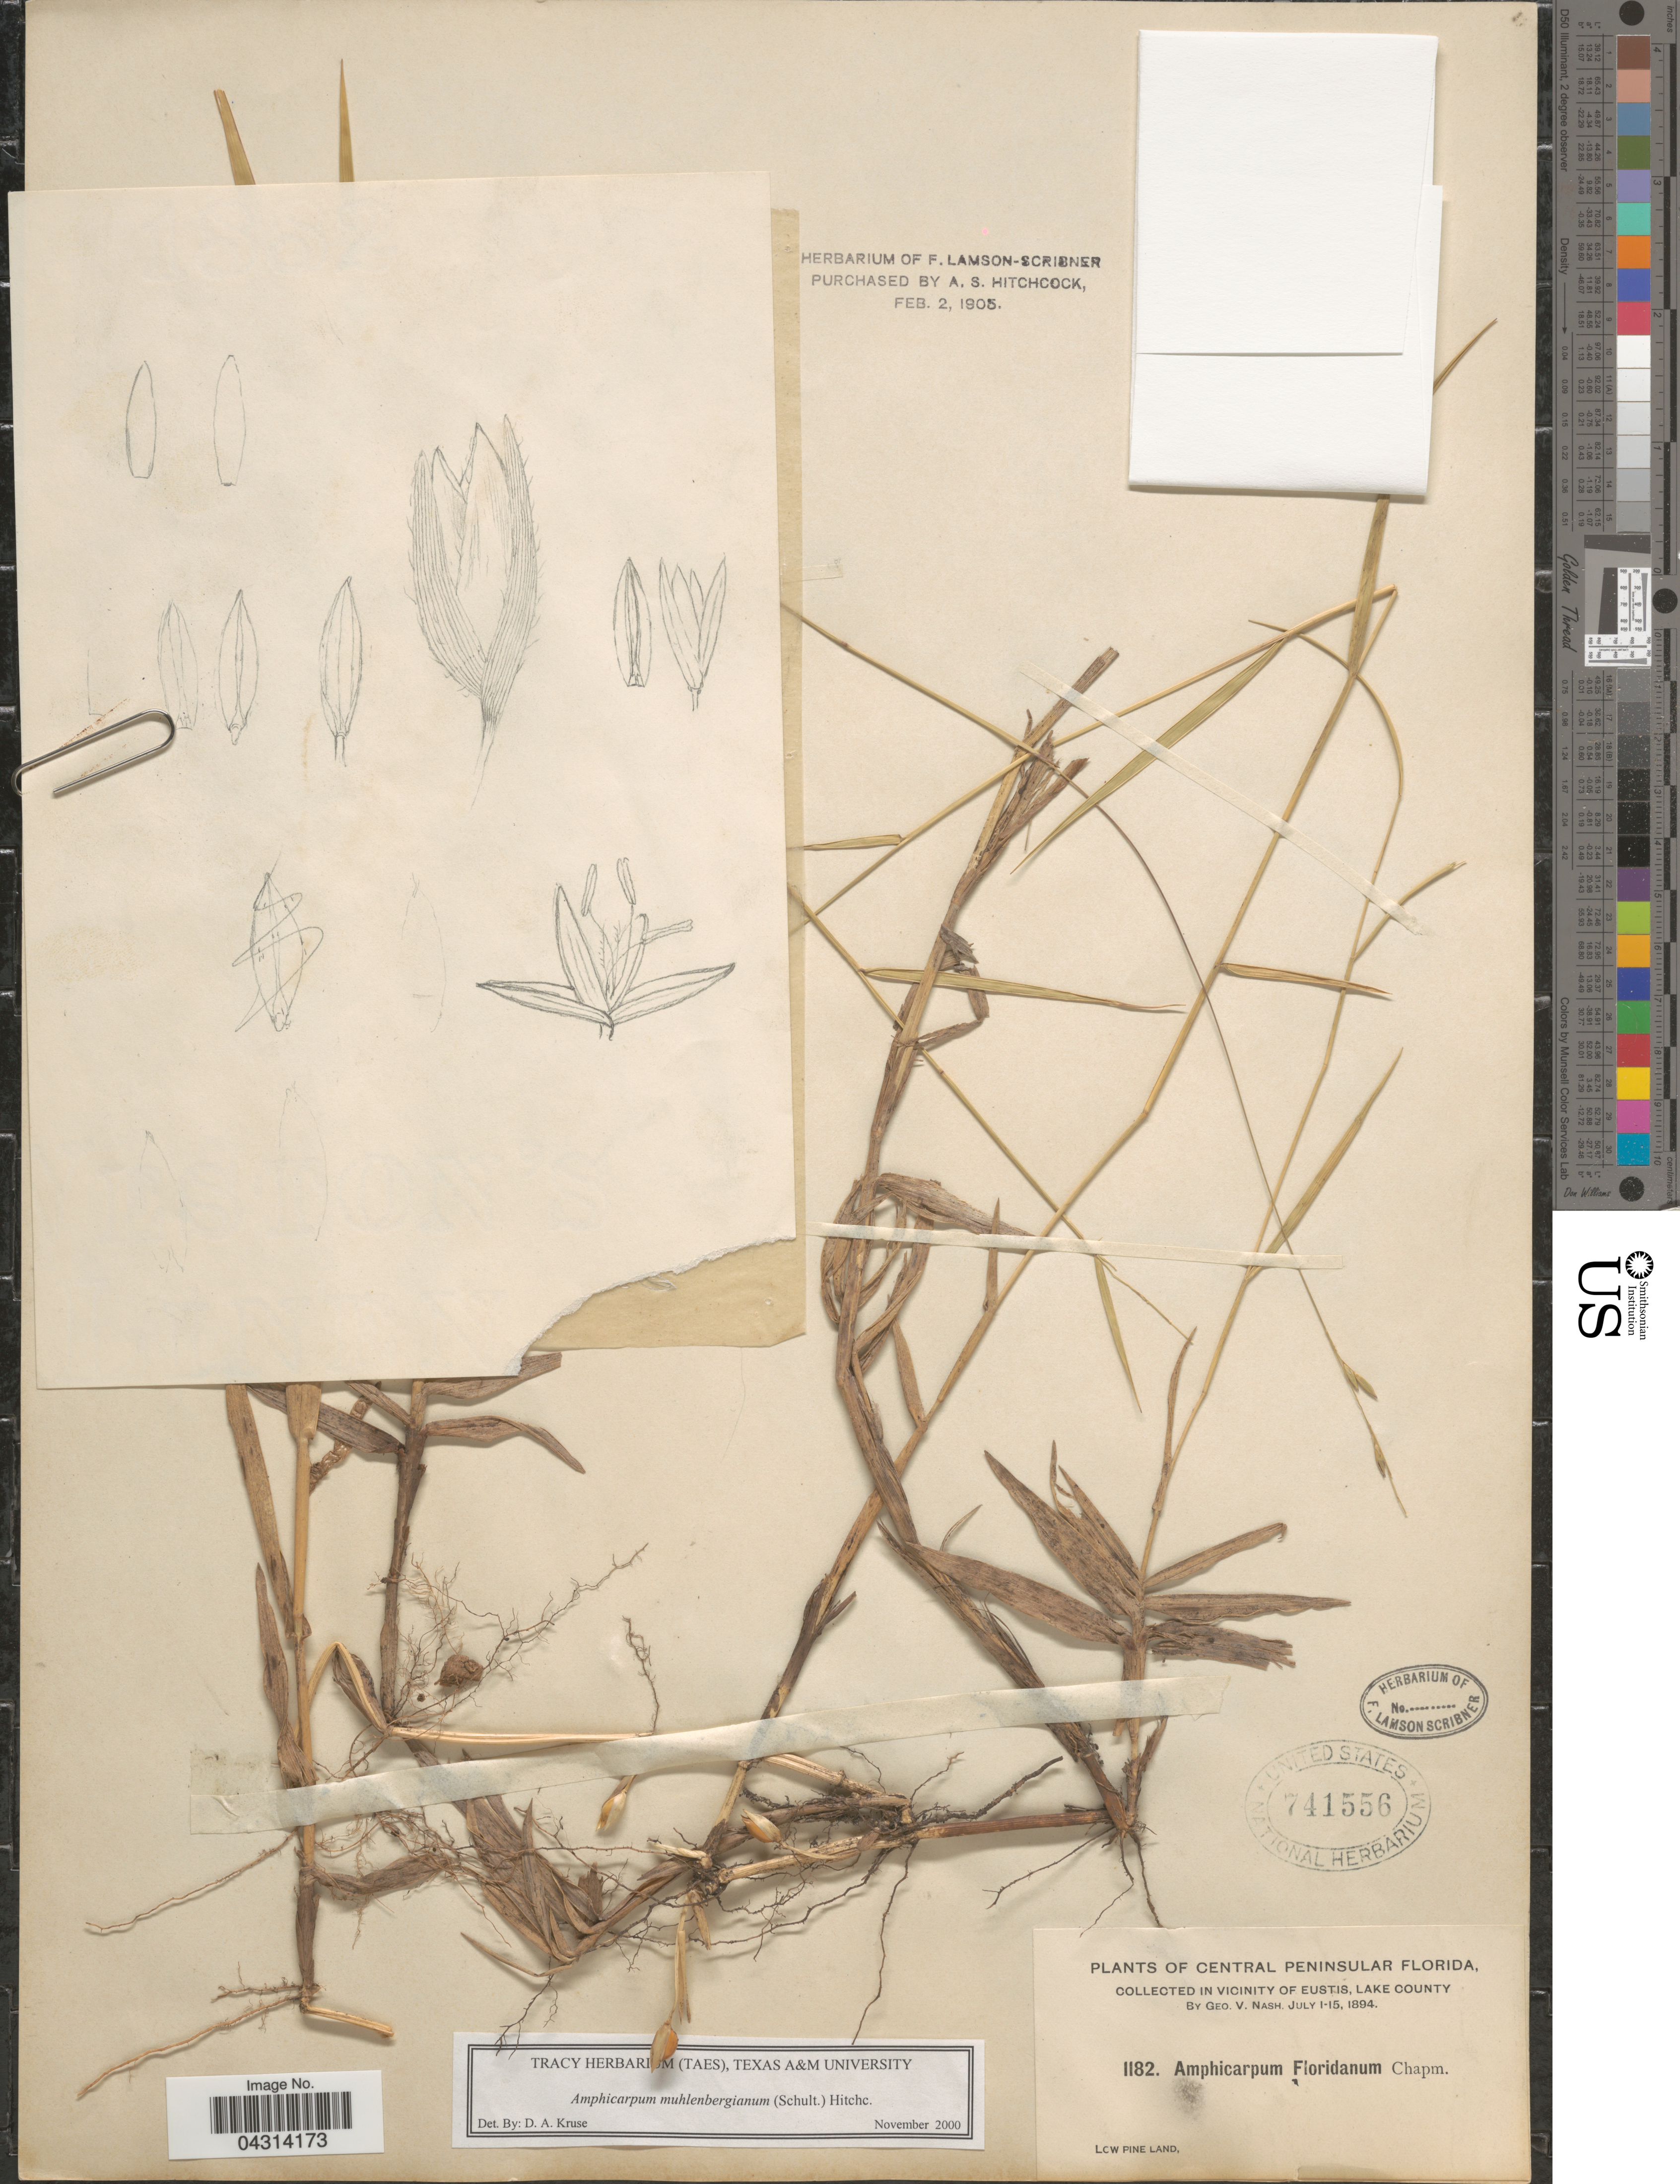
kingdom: Plantae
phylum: Tracheophyta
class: Liliopsida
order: Poales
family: Poaceae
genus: Amphicarpum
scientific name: Amphicarpum muhlenbergianum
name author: (Schult.) Hitchc.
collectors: G. V. Nash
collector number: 1182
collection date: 1894-07-01/1894-07-15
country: United States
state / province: Florida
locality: Central Peninsular Florida. In vicinity of Eustis, Lake County.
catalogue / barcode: US 741556